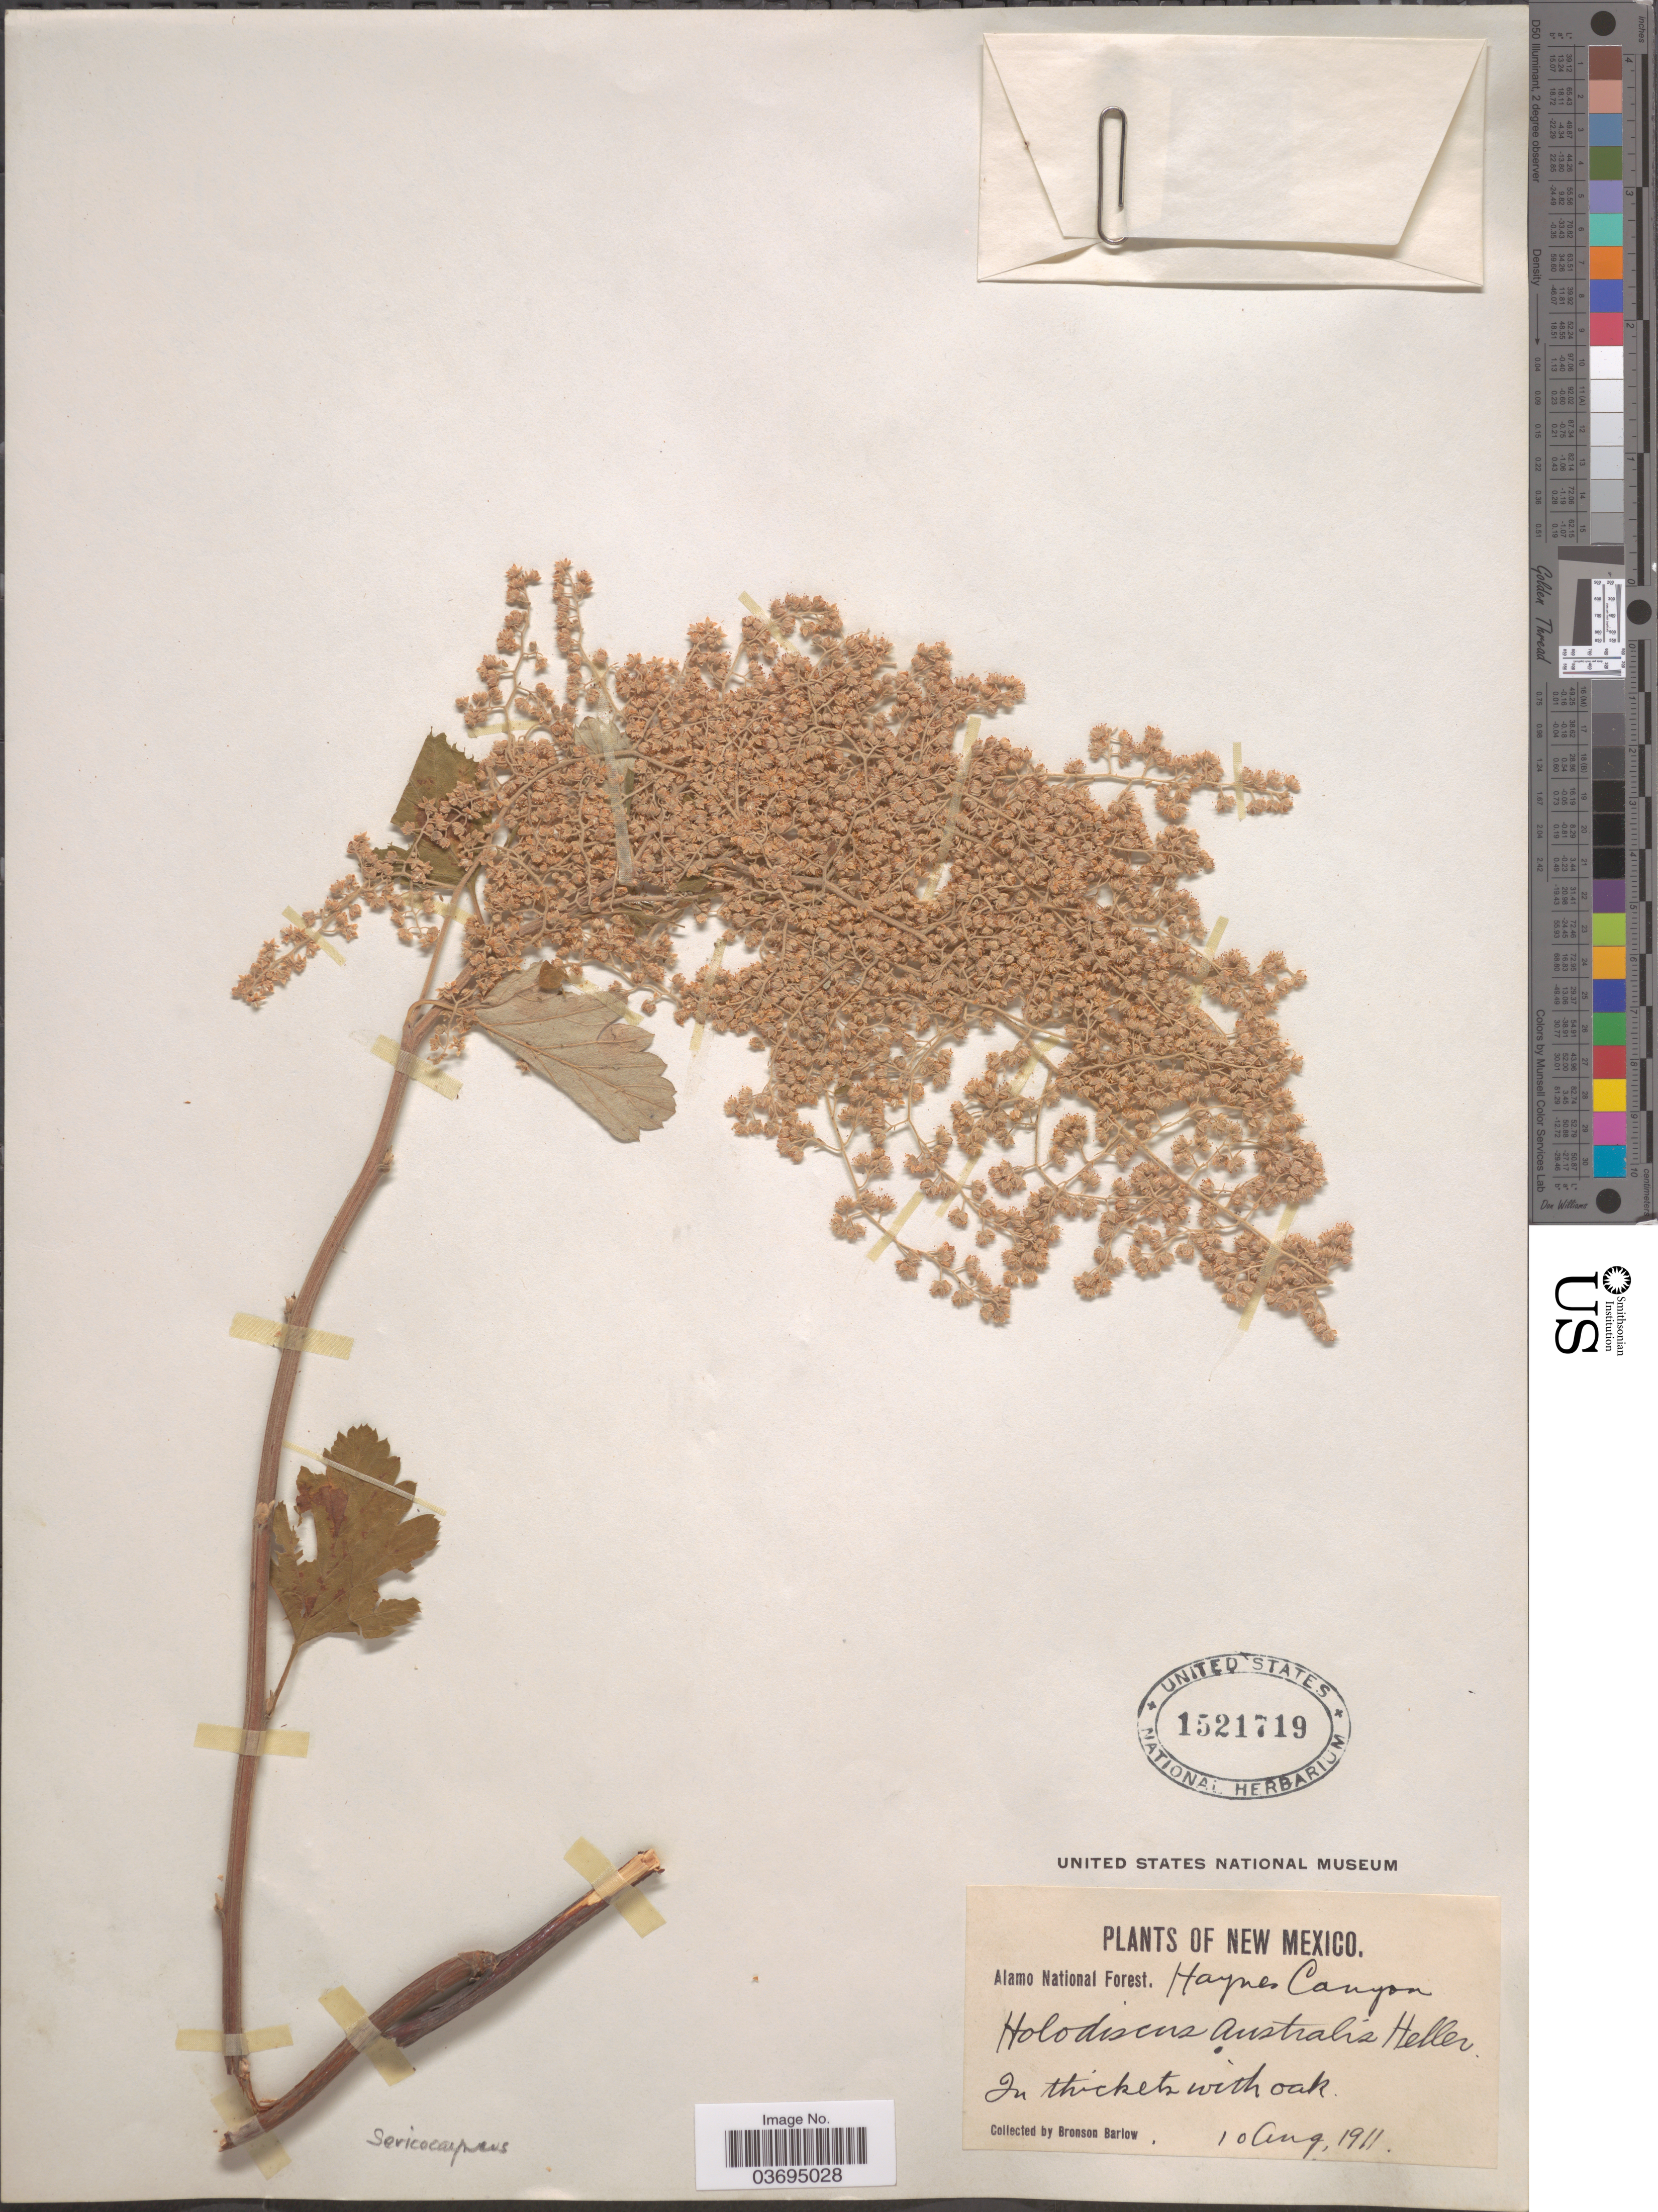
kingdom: Plantae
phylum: Tracheophyta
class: Magnoliopsida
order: Rosales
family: Rosaceae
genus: Holodiscus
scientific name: Holodiscus australis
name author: A. Heller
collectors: Barlow, B.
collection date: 1911-08-10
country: United States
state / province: New Mexico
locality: Alamo National Forest. Harper Canyon.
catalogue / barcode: US 1521719